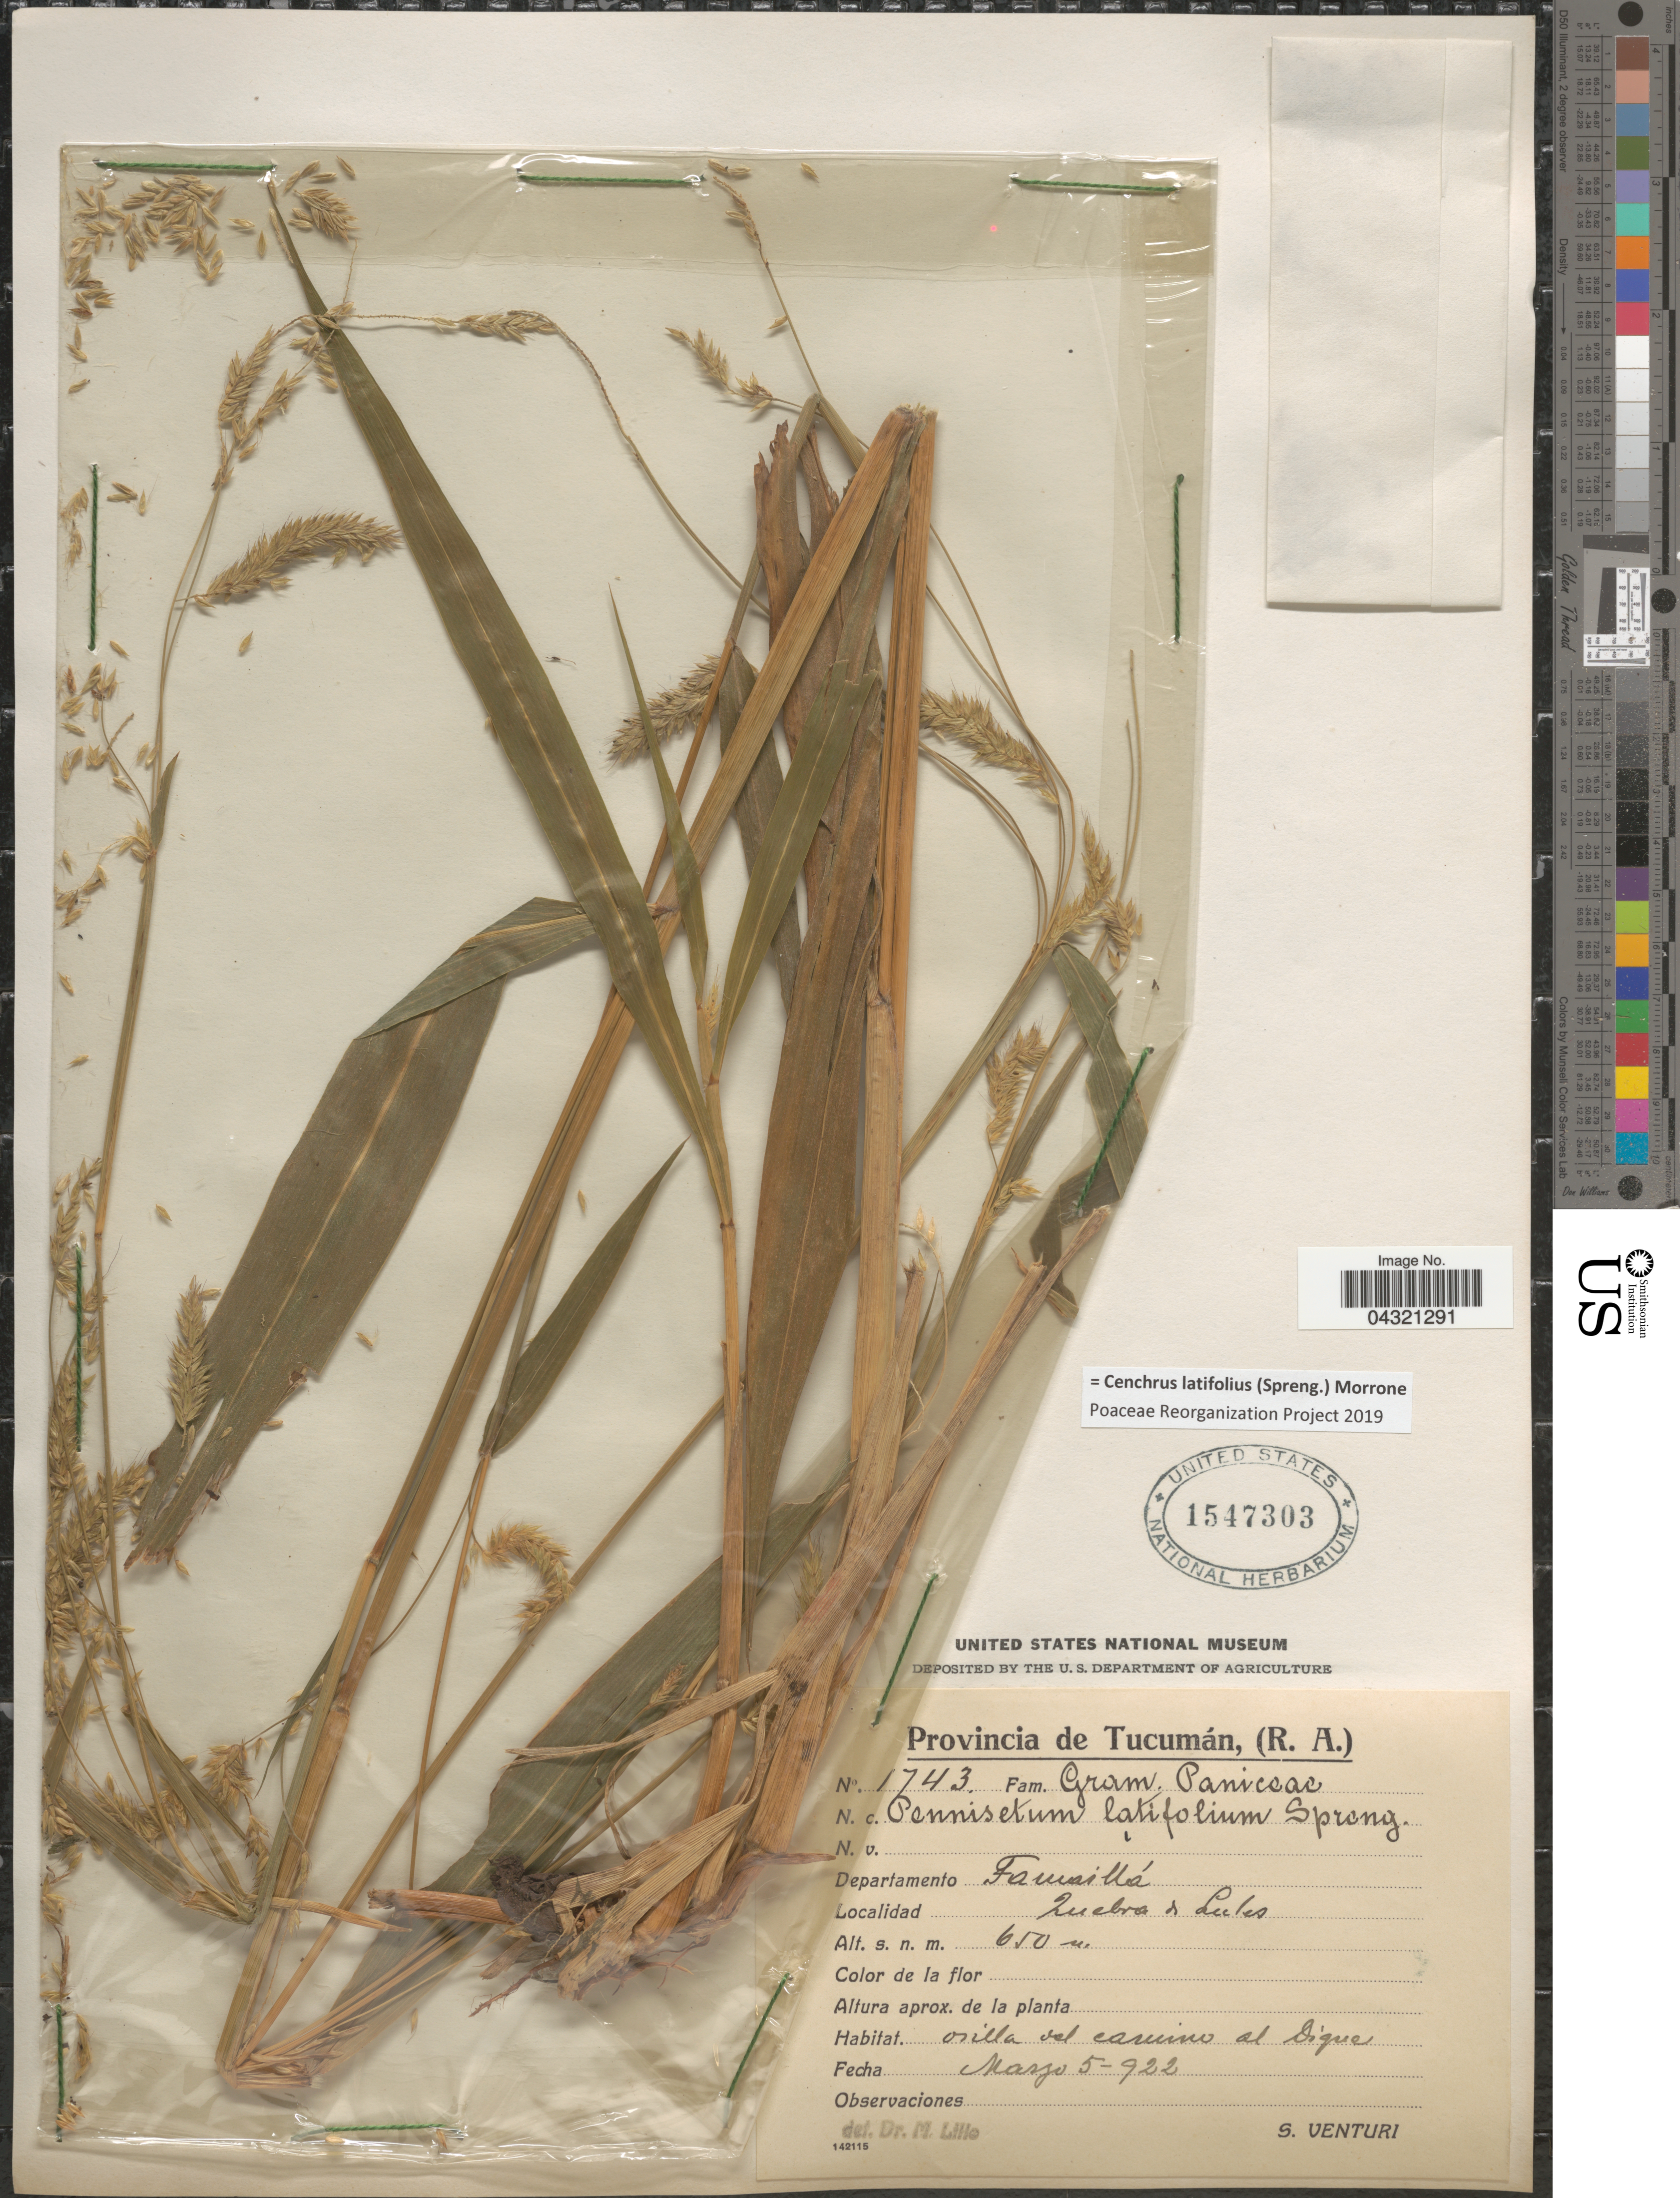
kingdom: Plantae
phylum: Tracheophyta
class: Liliopsida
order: Poales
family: Poaceae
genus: Cenchrus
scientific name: Cenchrus latifolius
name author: (Spreng.) Morrone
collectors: S. Venturi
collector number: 1743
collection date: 1922-03-05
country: Argentina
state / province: Tucuman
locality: Departamento Famaillá. Quebra de Lules. Orilla del camino al Dique.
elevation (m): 650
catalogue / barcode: US 1547303